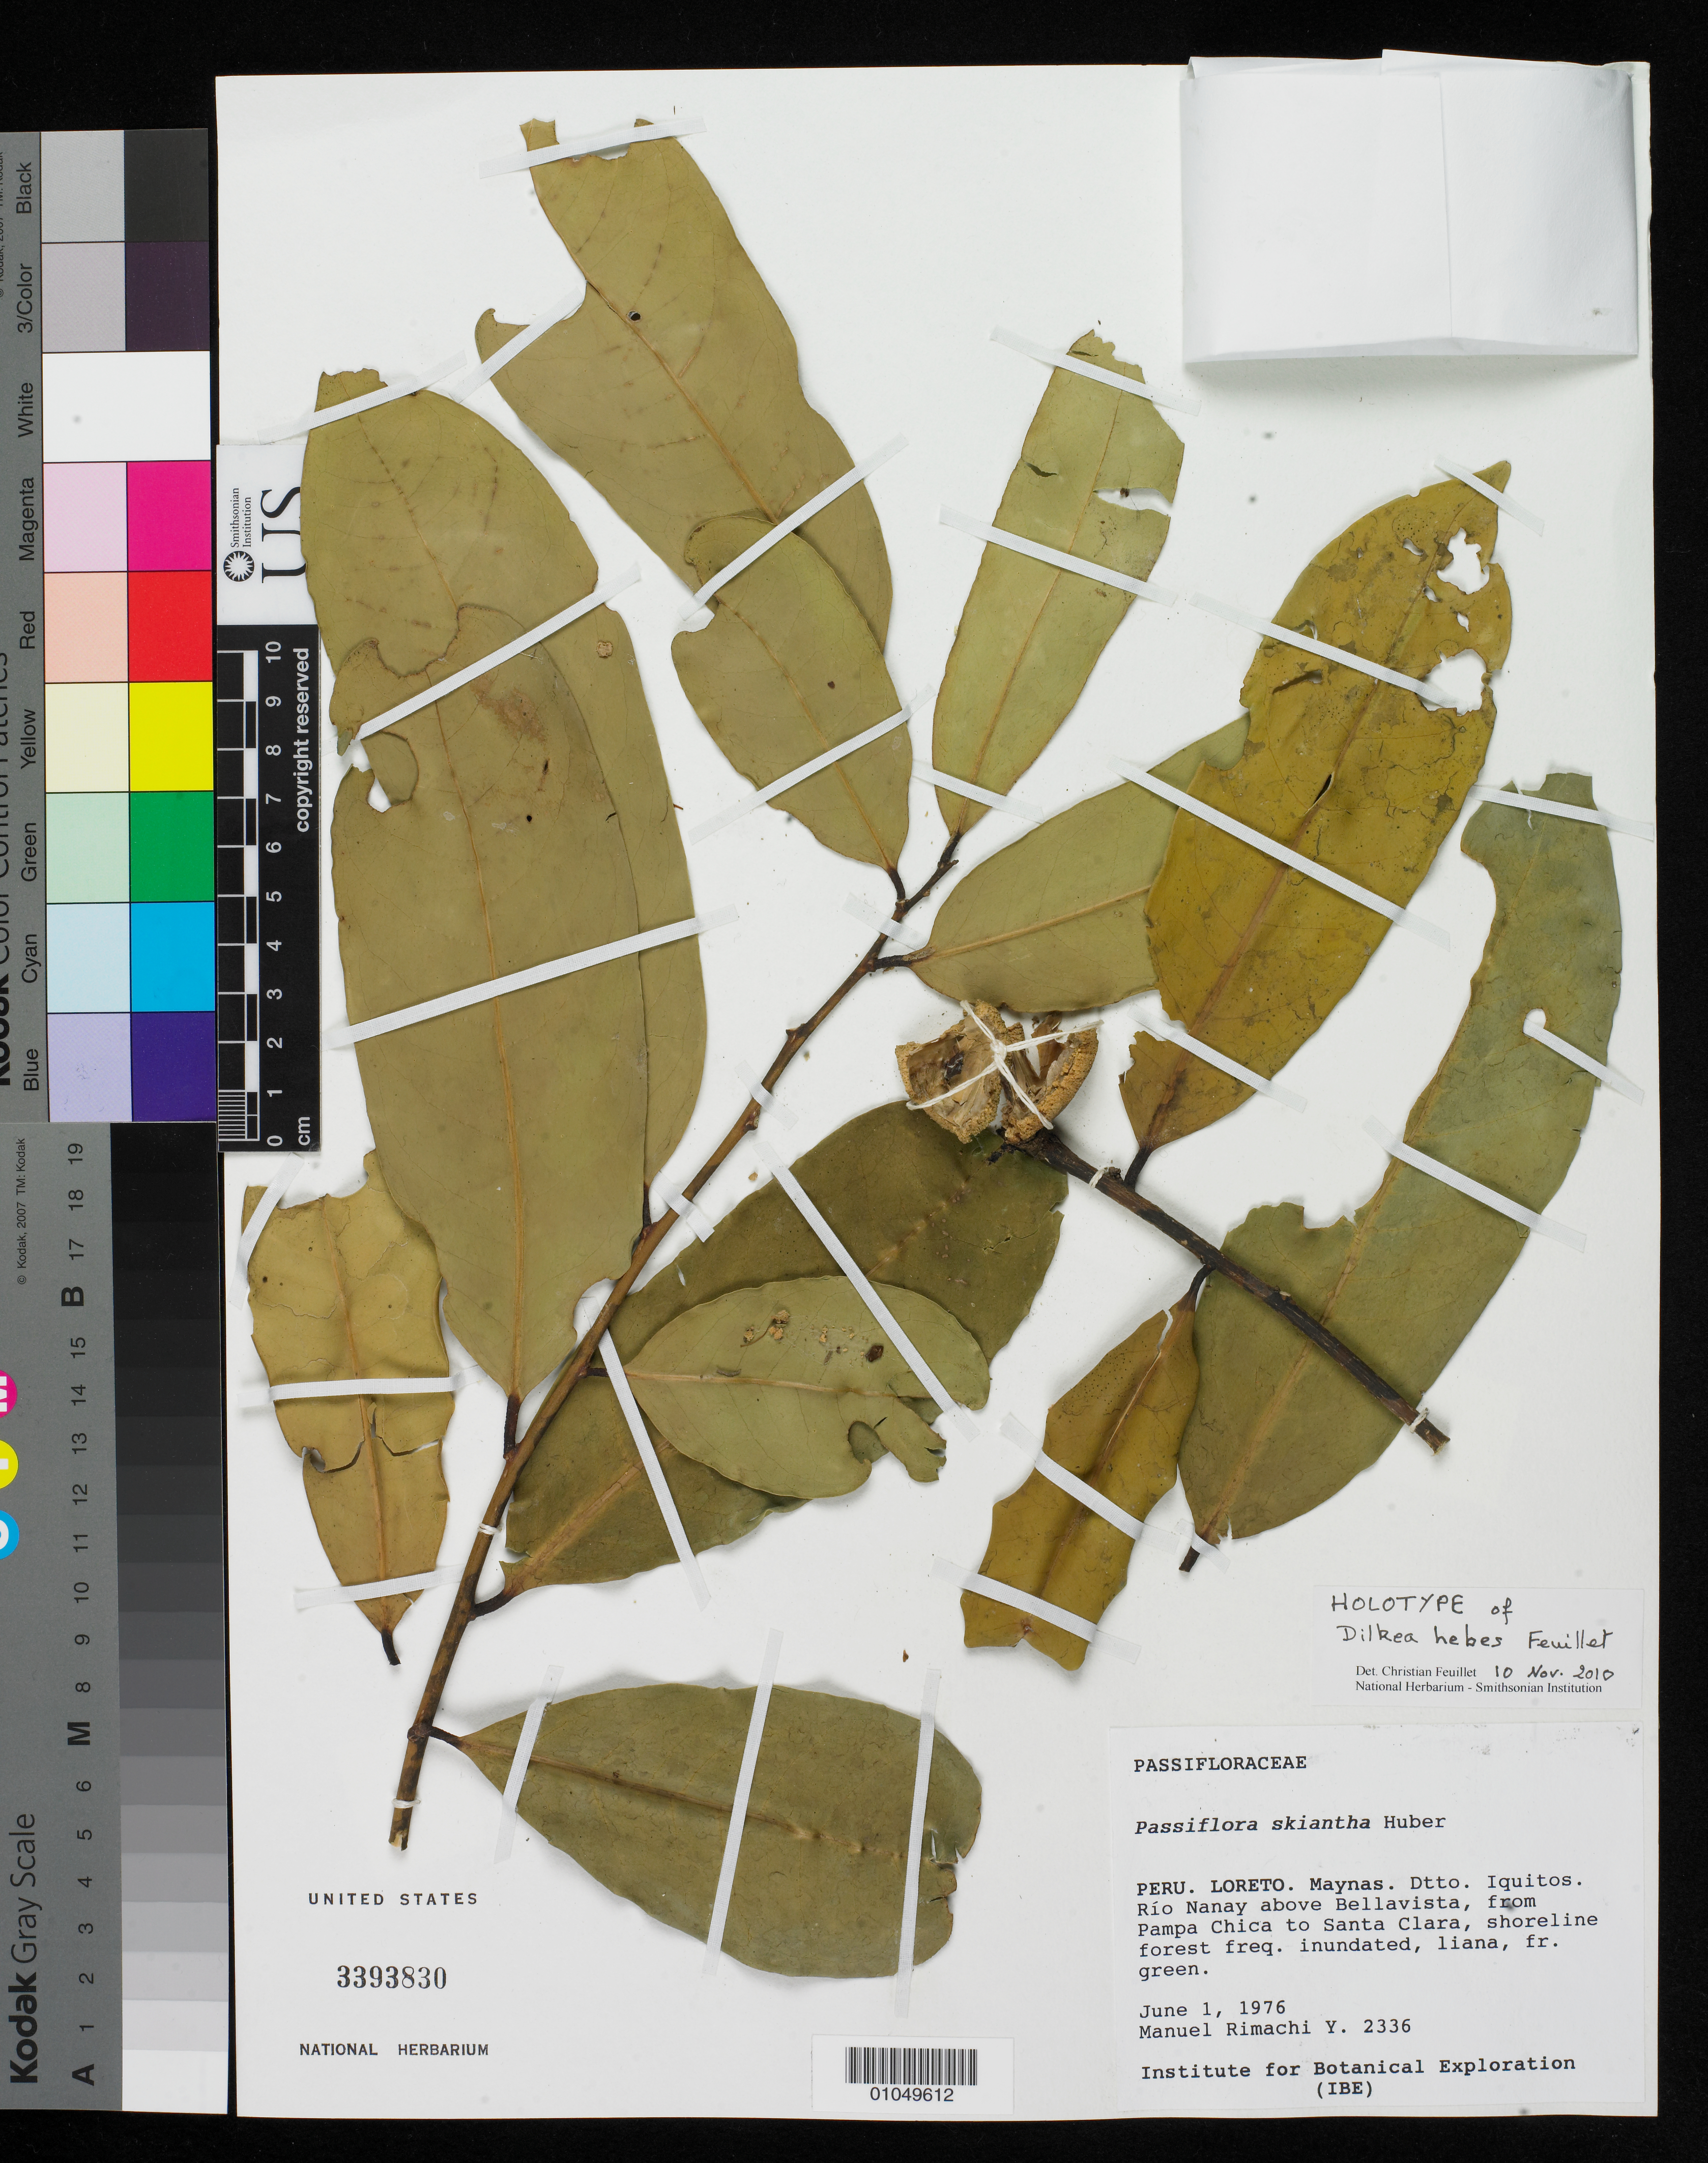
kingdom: Plantae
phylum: Tracheophyta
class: Magnoliopsida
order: Malpighiales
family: Passifloraceae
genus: Dilkea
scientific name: Dilkea hebes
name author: Feuillet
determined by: Feuillet, C.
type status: Holotype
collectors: M. Rimachi Y.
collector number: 2336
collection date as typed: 01 Jun 1976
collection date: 1976-06-01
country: Peru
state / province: Loreto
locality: Loreto: Maynas. Dtto. Iquitos. Río Nanay above Bellavista, from Pampa Chica to Santa Clara.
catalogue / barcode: US 3393830